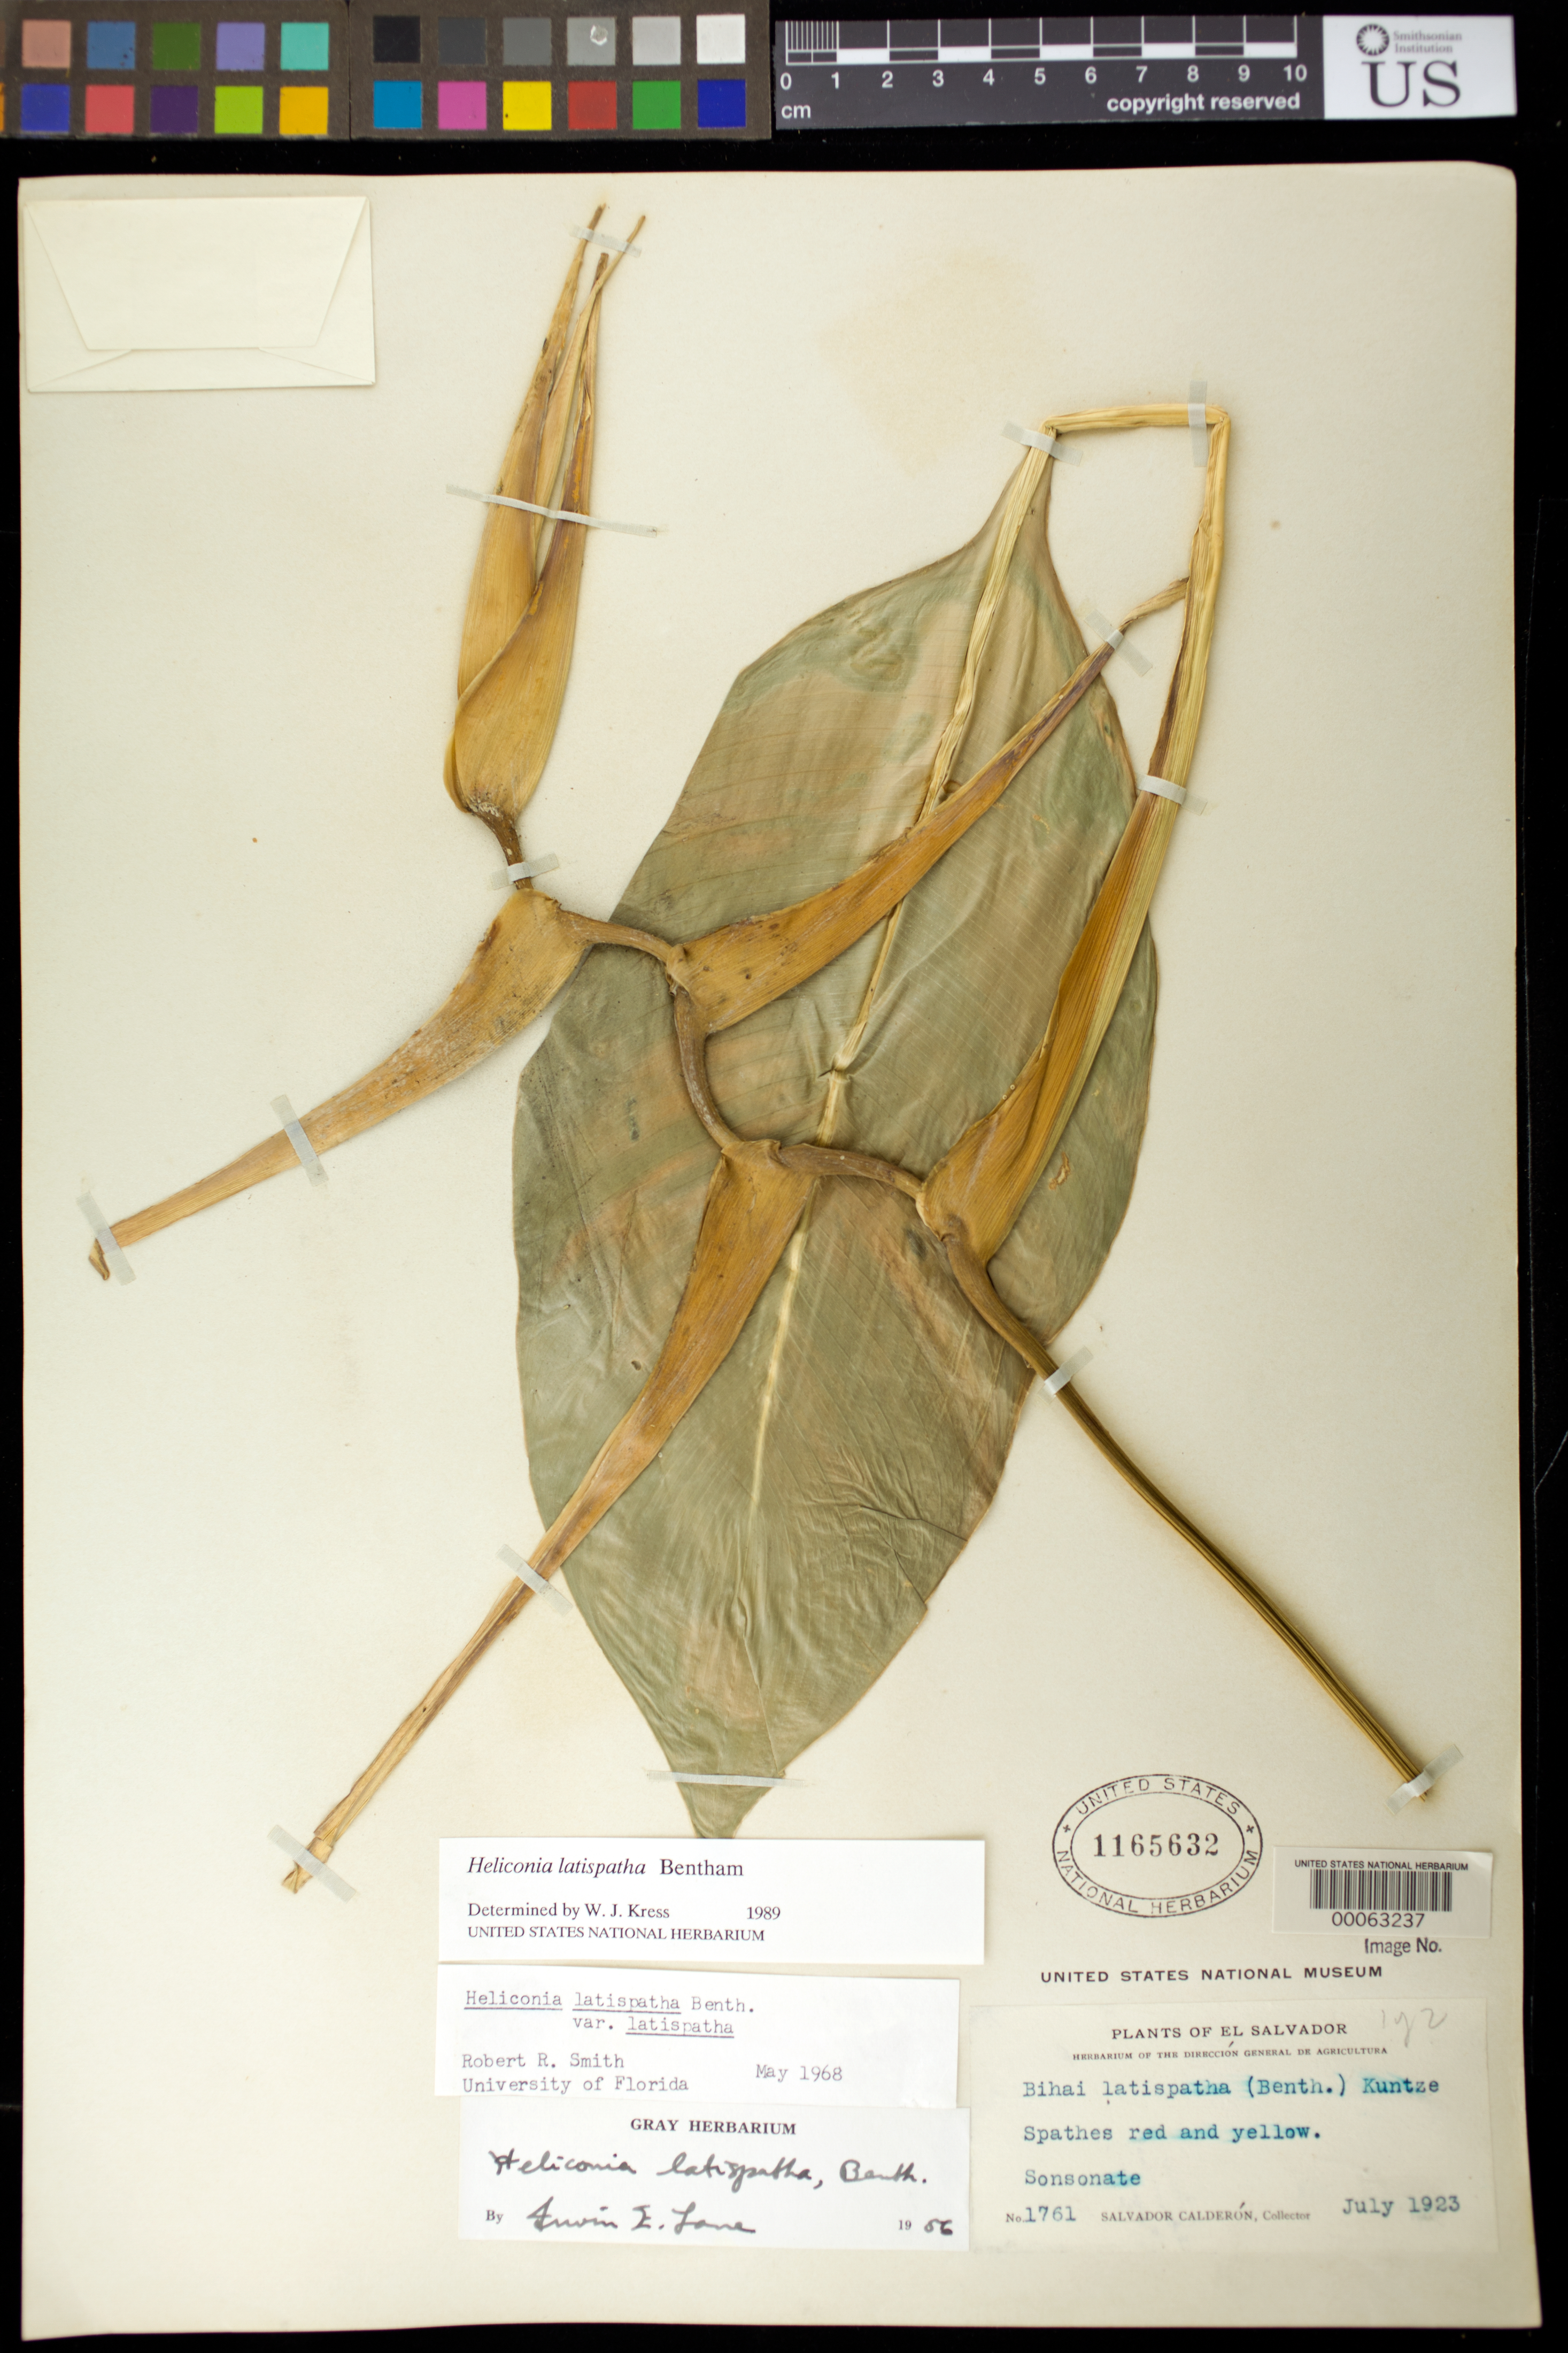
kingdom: Plantae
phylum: Tracheophyta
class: Liliopsida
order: Zingiberales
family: Heliconiaceae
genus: Heliconia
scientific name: Heliconia latispatha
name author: Benth.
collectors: S. Calderón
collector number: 1761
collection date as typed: Jul 1923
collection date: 1923-07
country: El Salvador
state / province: Sonsonate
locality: Sonsonate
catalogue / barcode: US 1165632